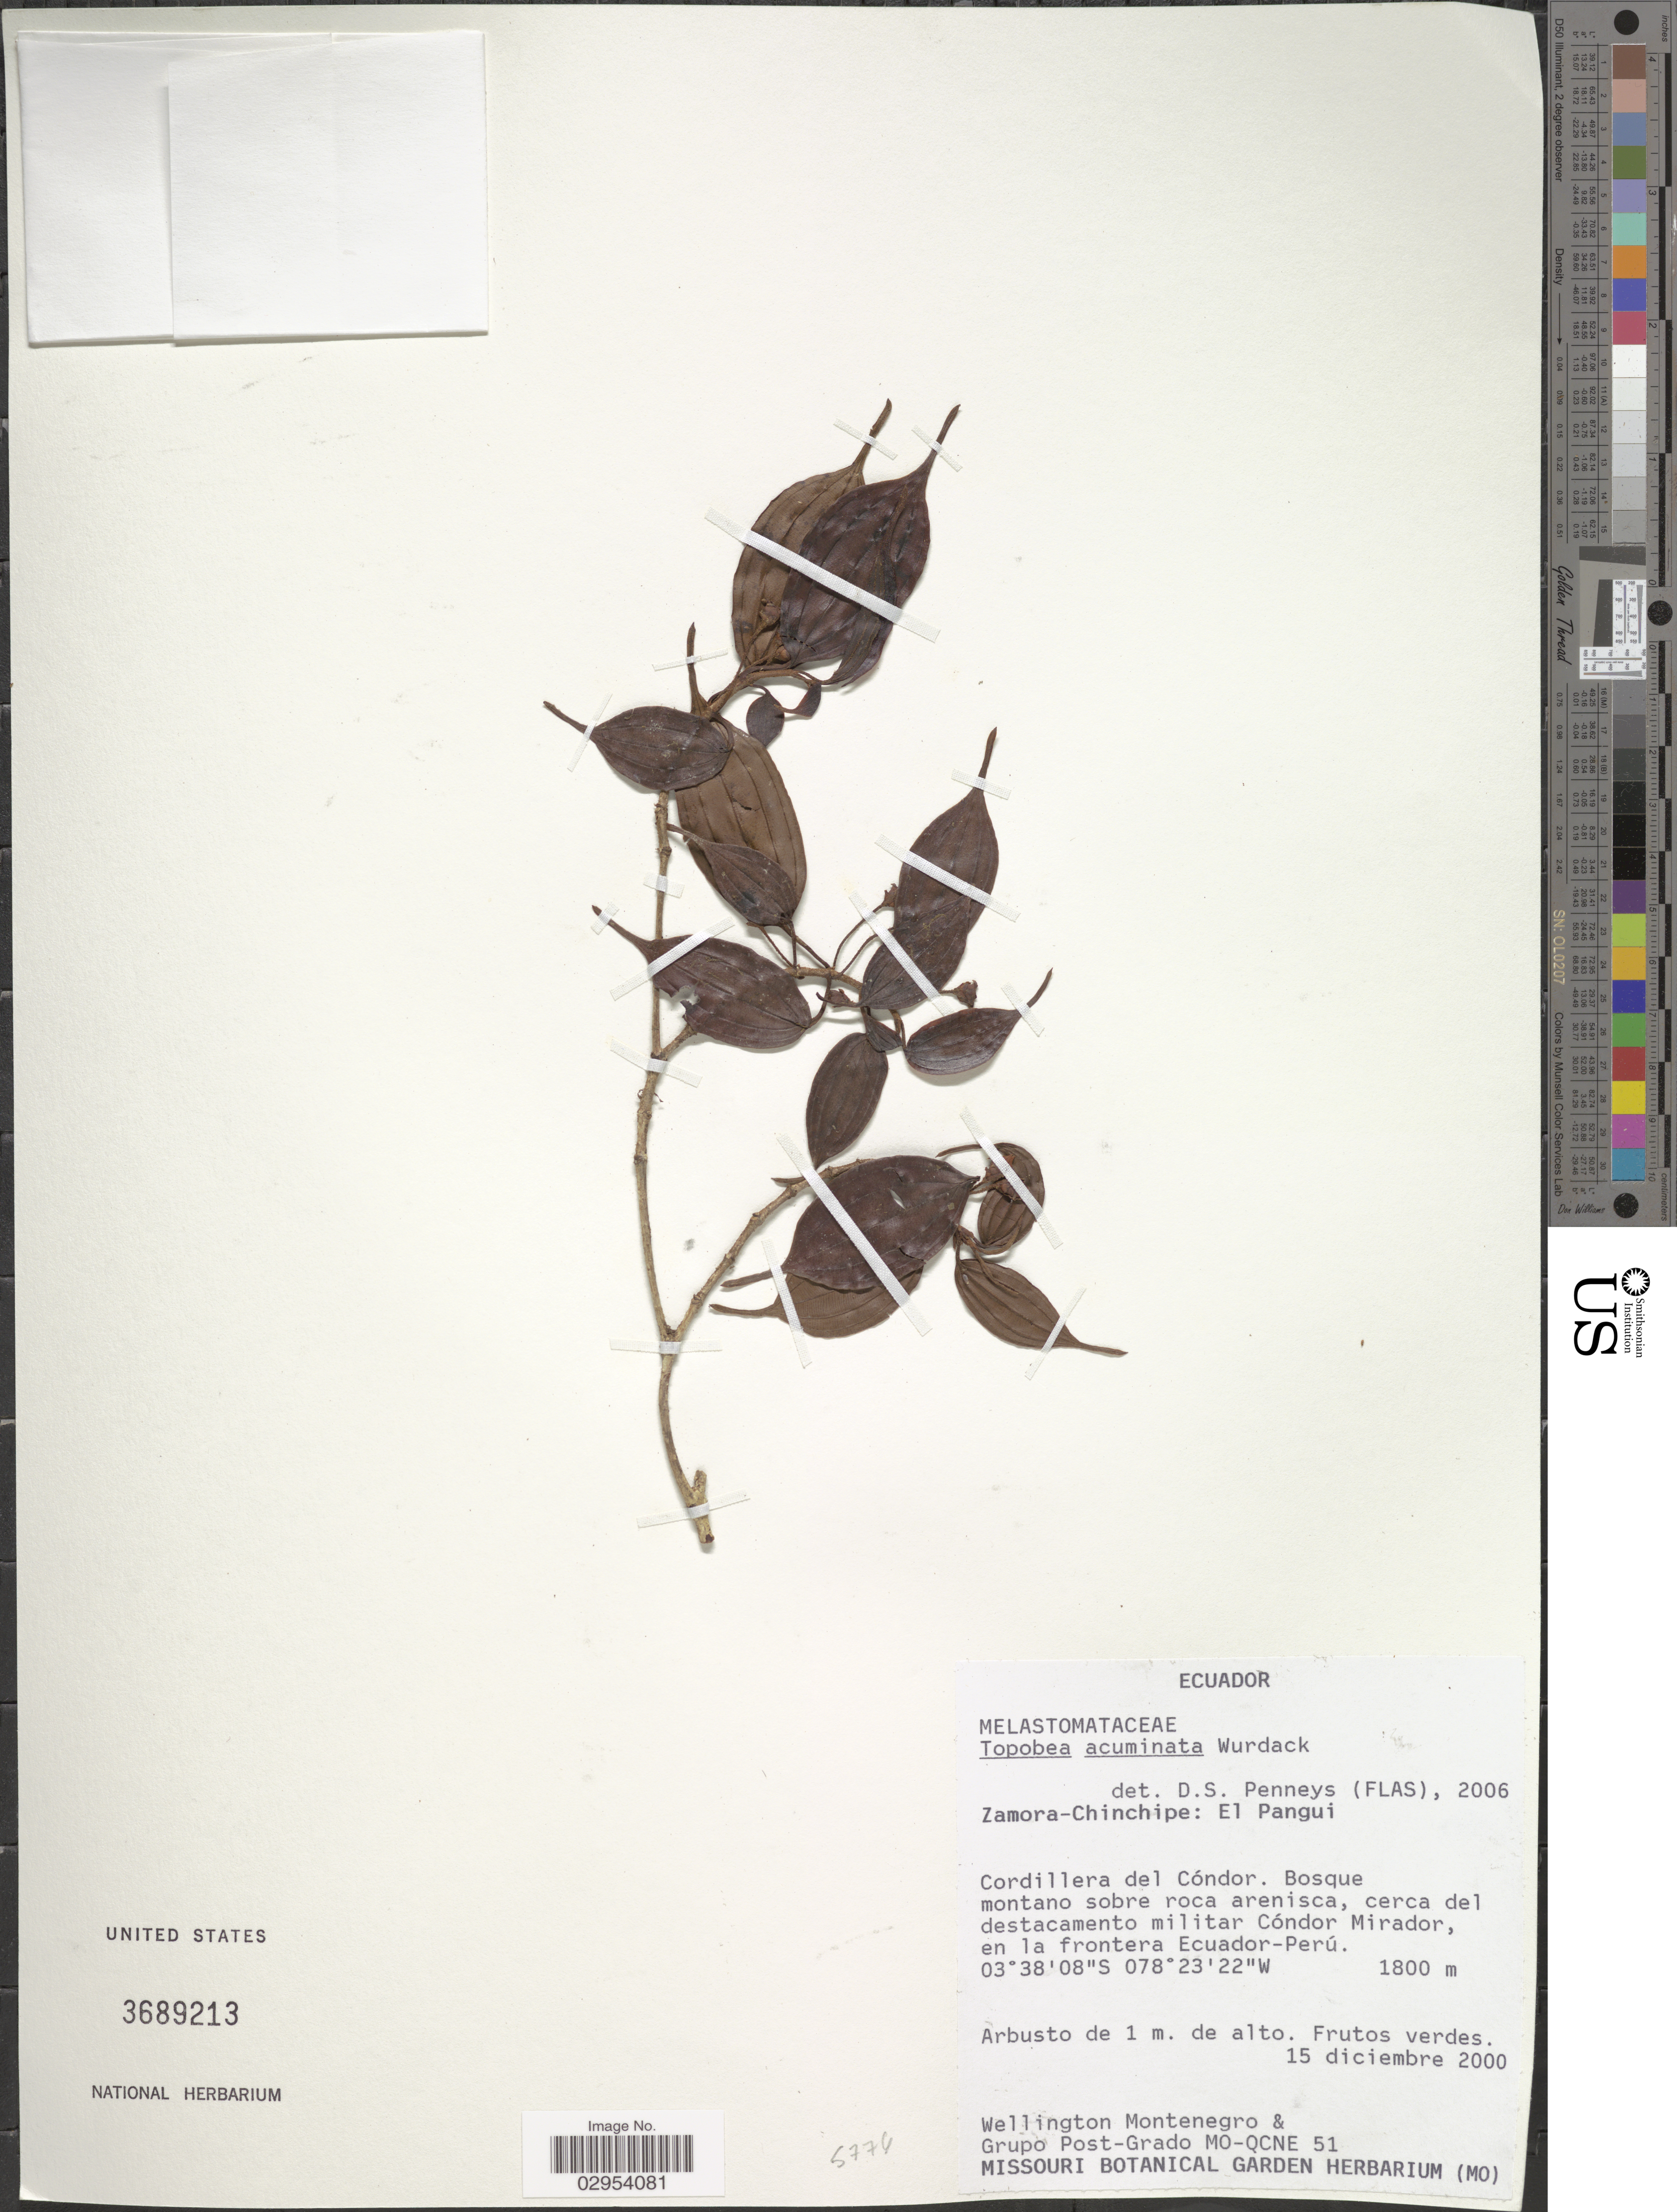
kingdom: Plantae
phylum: Tracheophyta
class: Magnoliopsida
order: Myrtales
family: Melastomataceae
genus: Topobea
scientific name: Topobea acuminata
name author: Wurdack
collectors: W. Montenegro & Grupo Post-Grado MO-QCNE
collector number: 51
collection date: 2000-12-15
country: Ecuador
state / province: Zamora-Chinchipe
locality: El Pangui. Cordillera del Cóndor. Bosque montano sobre roca arenisca, cerca del destacamento militar Cóndor Mirador, en la frontera Ecuador-Perú.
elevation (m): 1800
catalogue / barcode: US 3689213